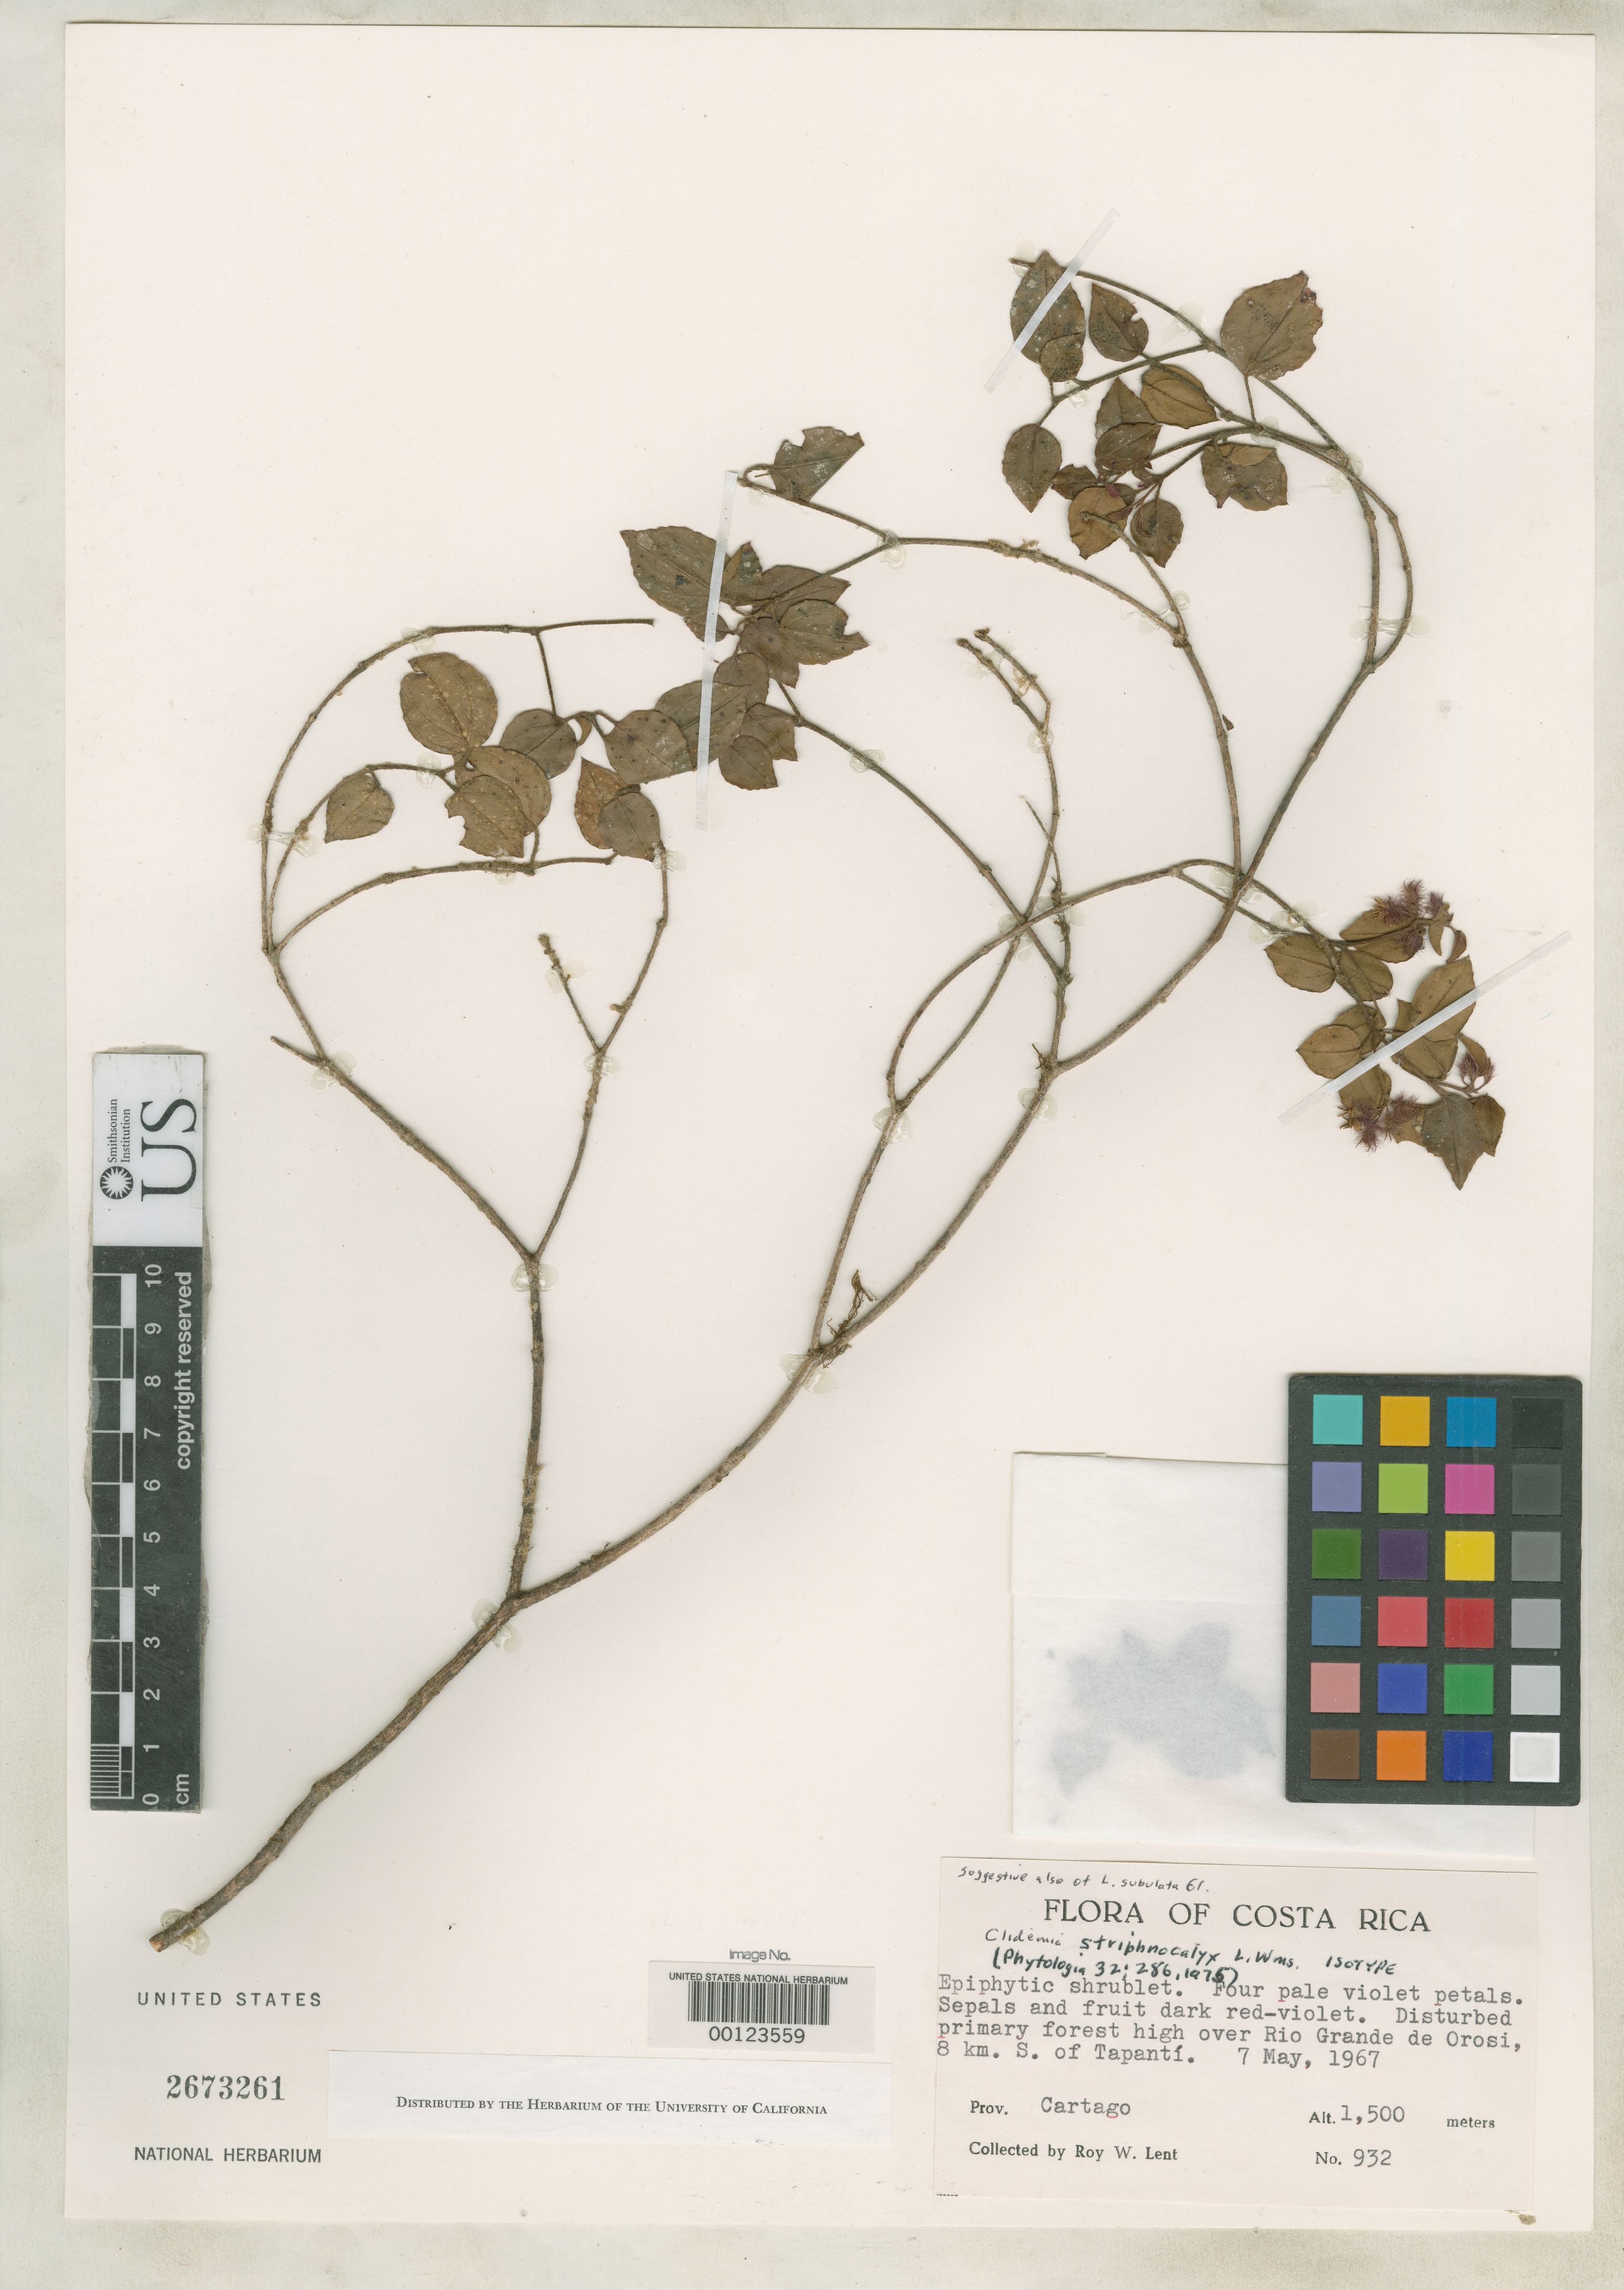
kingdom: Plantae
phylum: Tracheophyta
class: Magnoliopsida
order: Myrtales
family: Melastomataceae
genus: Clidemia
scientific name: Clidemia striphnocalyx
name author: L.O. Williams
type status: Isotype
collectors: R. W. Lent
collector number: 932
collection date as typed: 07 May 1967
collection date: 1967-05-07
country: Costa Rica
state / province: Cartago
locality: Rio Grande de Orosi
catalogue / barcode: US 2673261